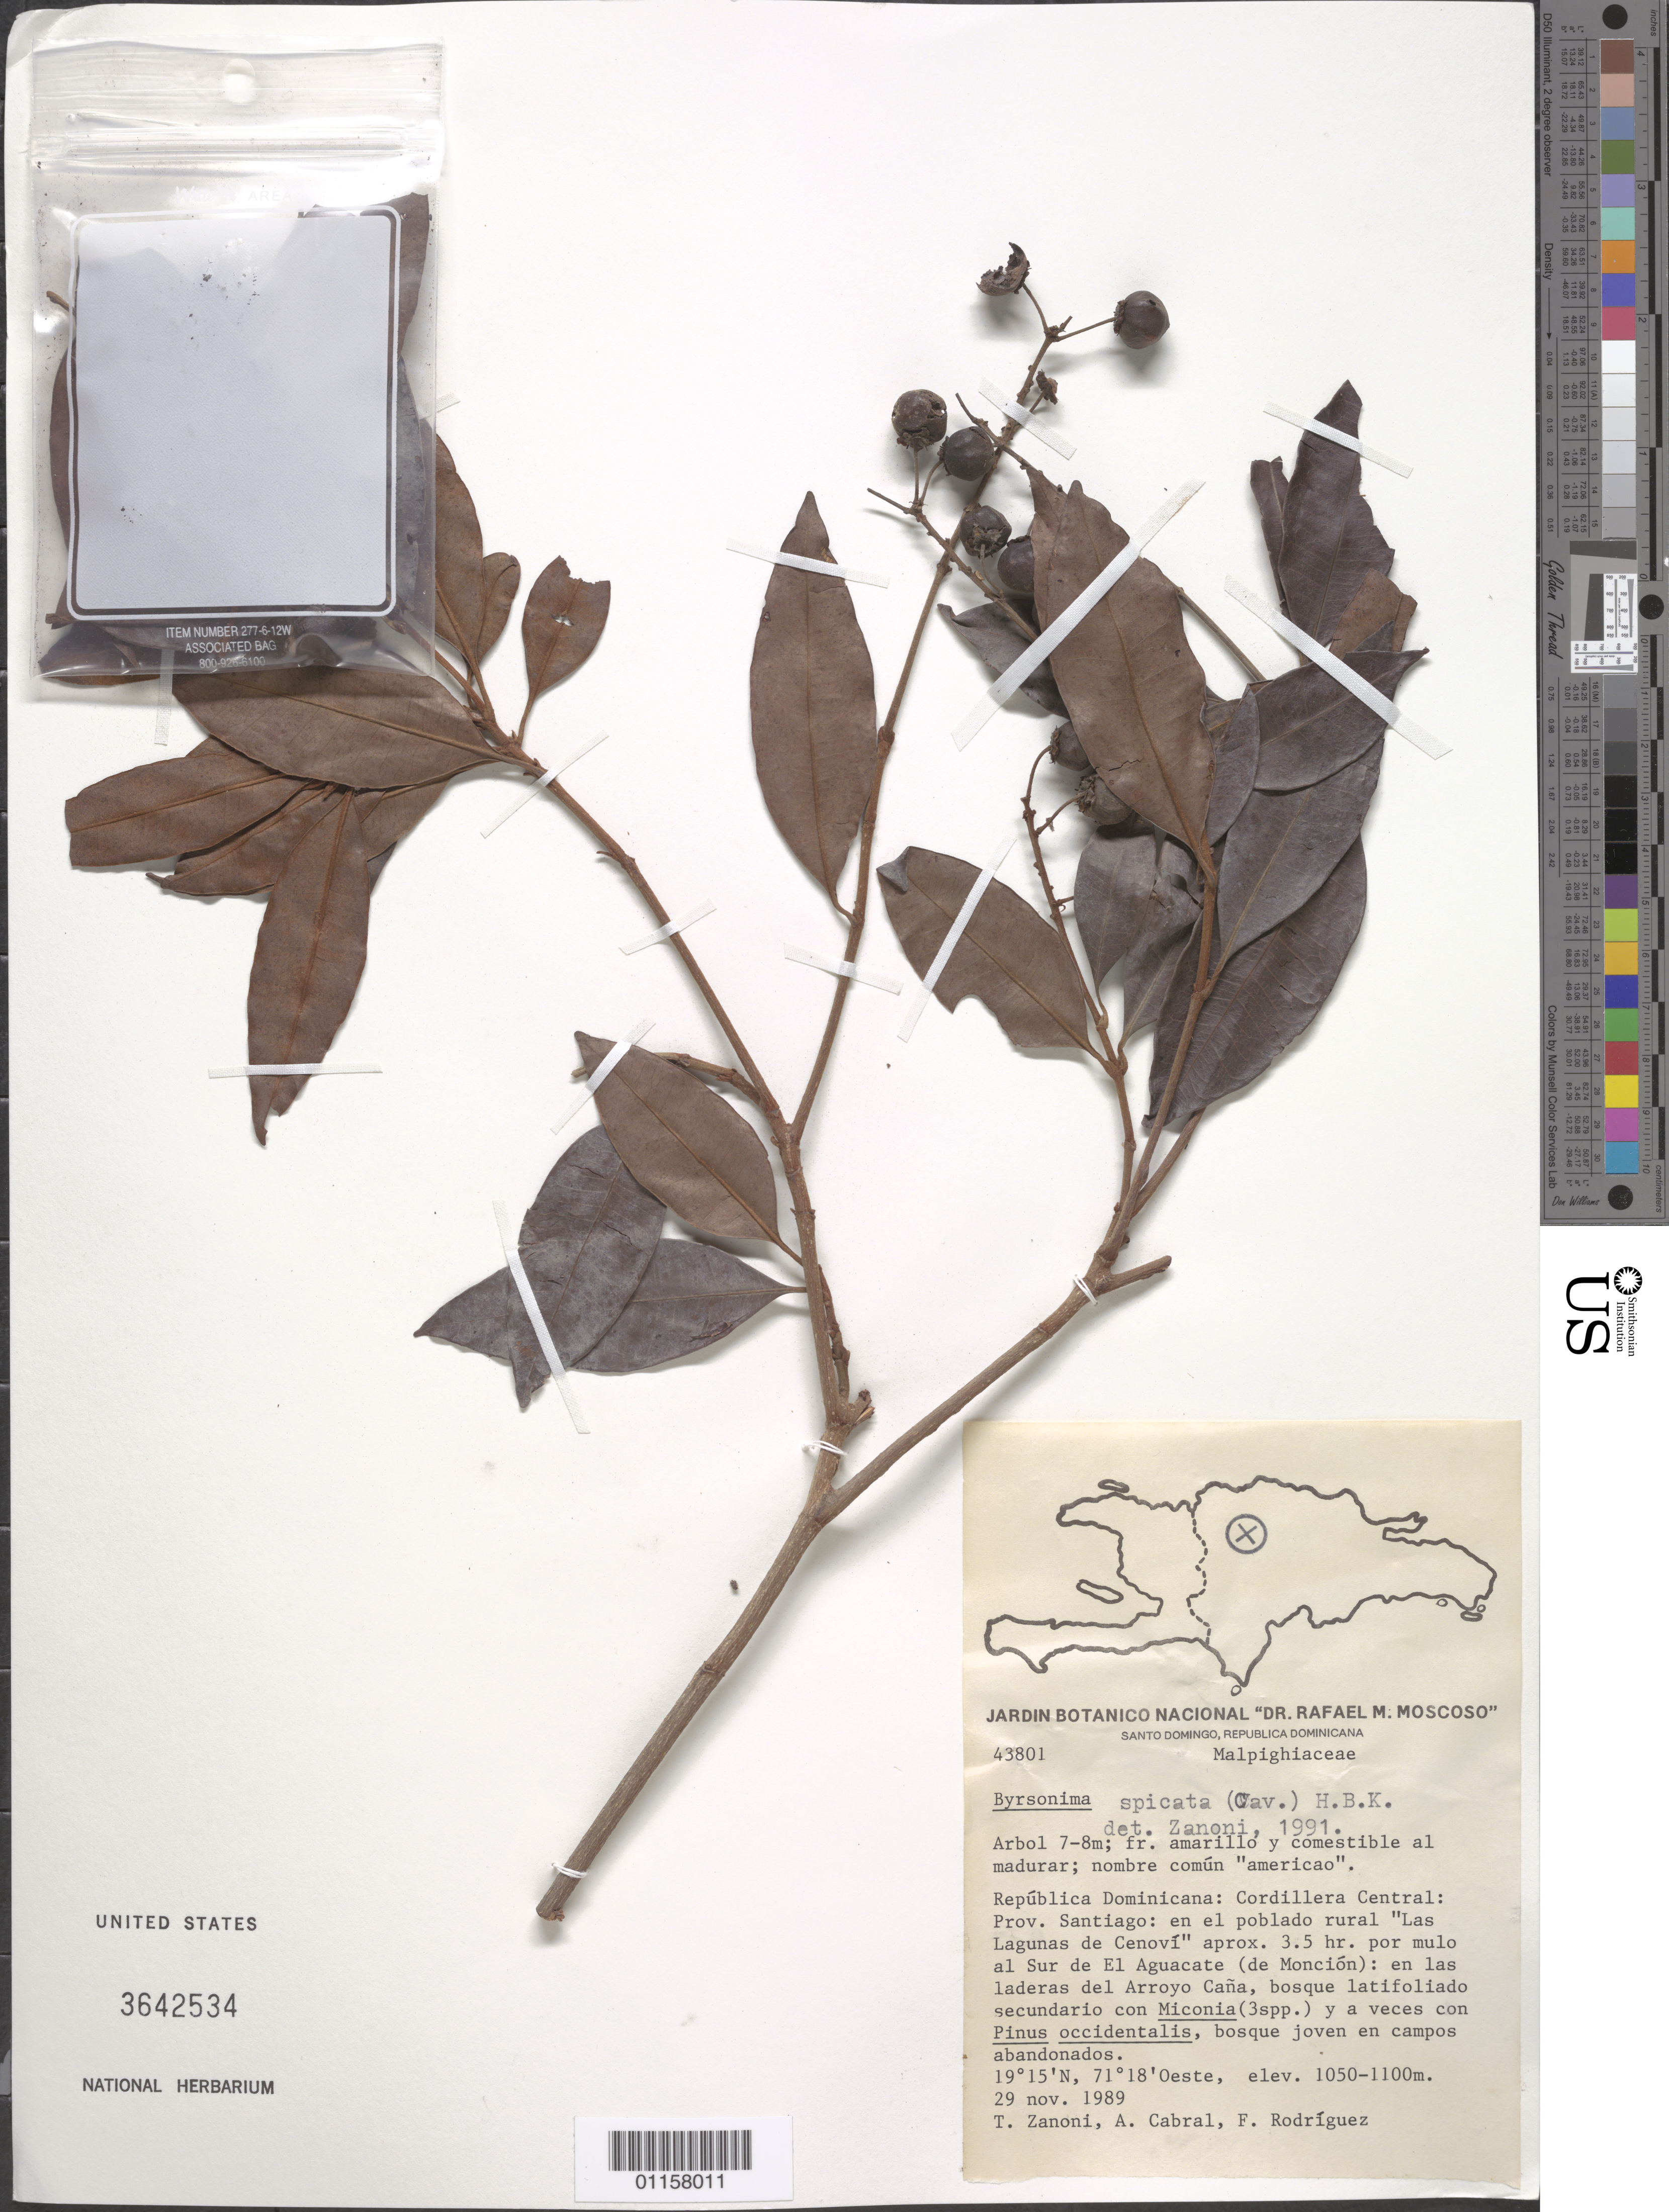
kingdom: Plantae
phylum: Tracheophyta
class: Magnoliopsida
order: Malpighiales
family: Malpighiaceae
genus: Byrsonima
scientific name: Byrsonima spicata (Cav.) DC.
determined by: Zanoni, T. A., (NY), New York Botanical Garden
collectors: T. A. Zanoni, A. Cabral & F. Rodriguez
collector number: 43801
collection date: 1989-11-29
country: Dominican Republic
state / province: Santiago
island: Hispaniola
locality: Cordillera Central, en el poblado rural "Las Lagunas de Cenoví", aprox. 3.5 hr. por mulo al Sur de El Aguacate (de Monción), en las laderas del Arroyo Caña.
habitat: Bosque latifoliado secundario con Miconia (3 spp.) y a veces con Pinus occidentalis, bosque joven en campos abandonados.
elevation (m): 1050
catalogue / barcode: US 3642534